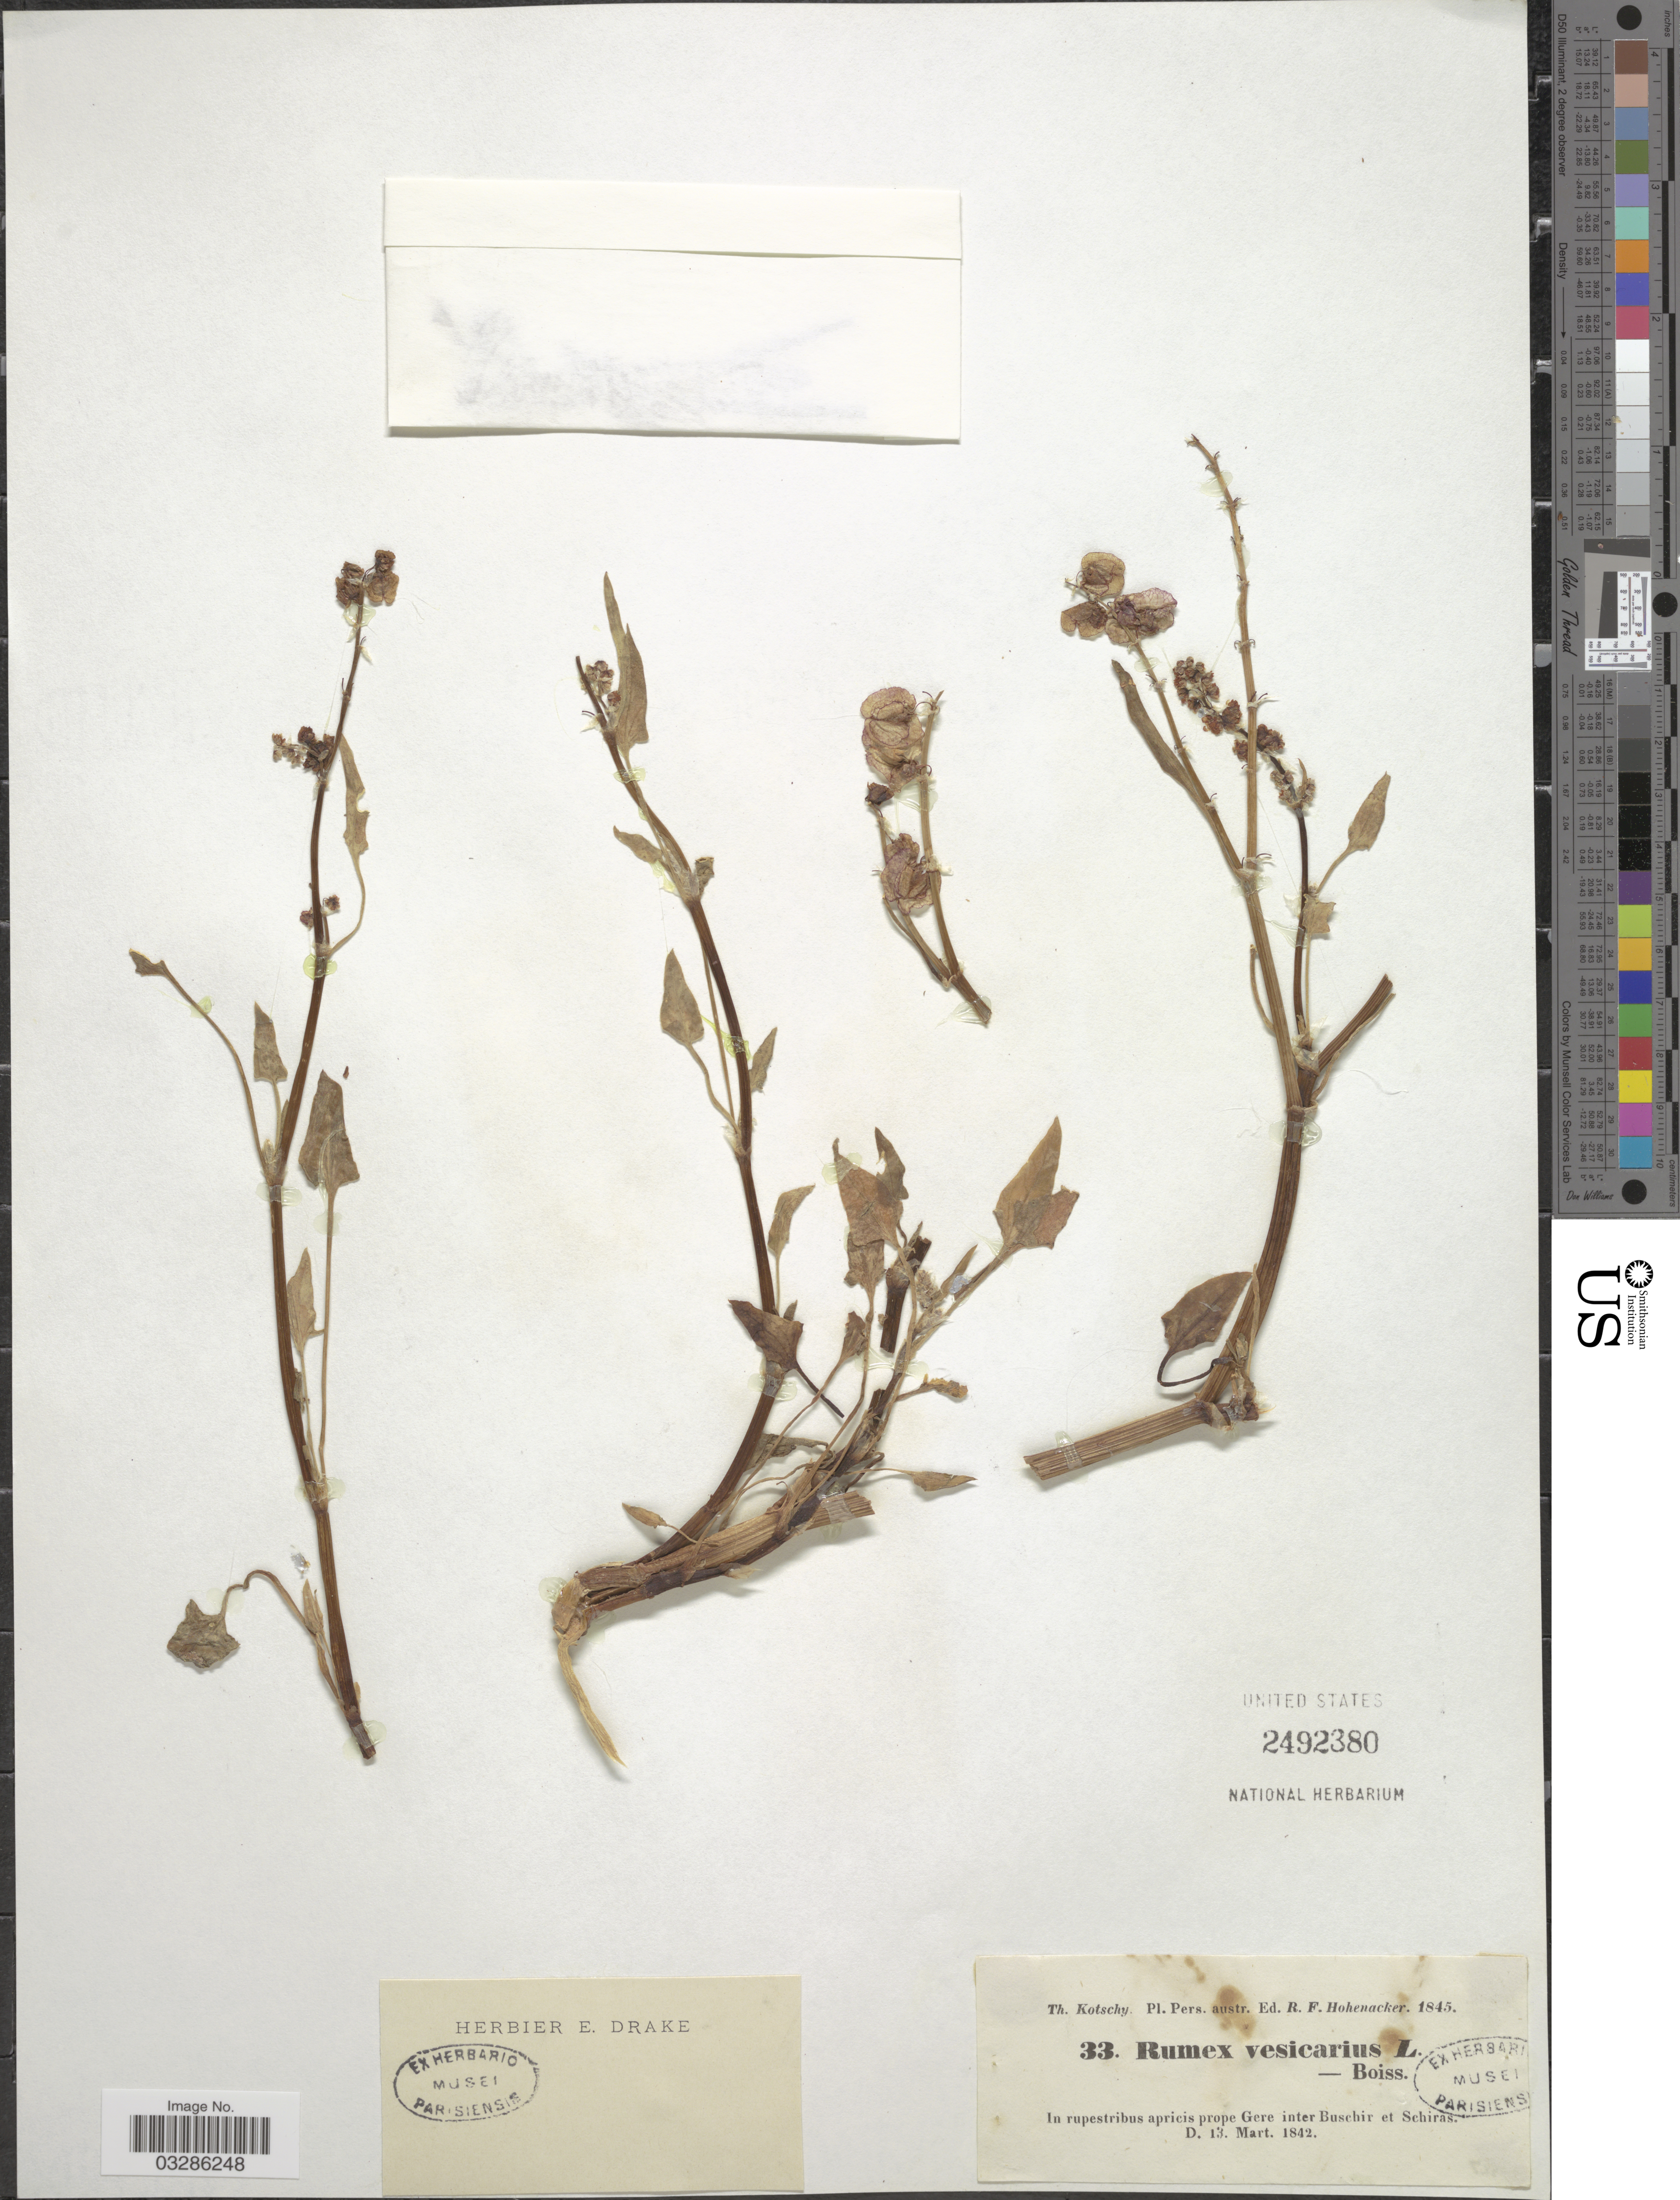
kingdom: Plantae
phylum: Tracheophyta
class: Magnoliopsida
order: Caryophyllales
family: Polygonaceae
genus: Rumex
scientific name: Rumex vesicarius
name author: L.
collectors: K. G. Kotschy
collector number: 33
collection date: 1842-03-13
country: Iran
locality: Pers. austr. In rupestribus apricis prope Gere inter Buschir et Schiras.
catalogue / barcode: US 2492380